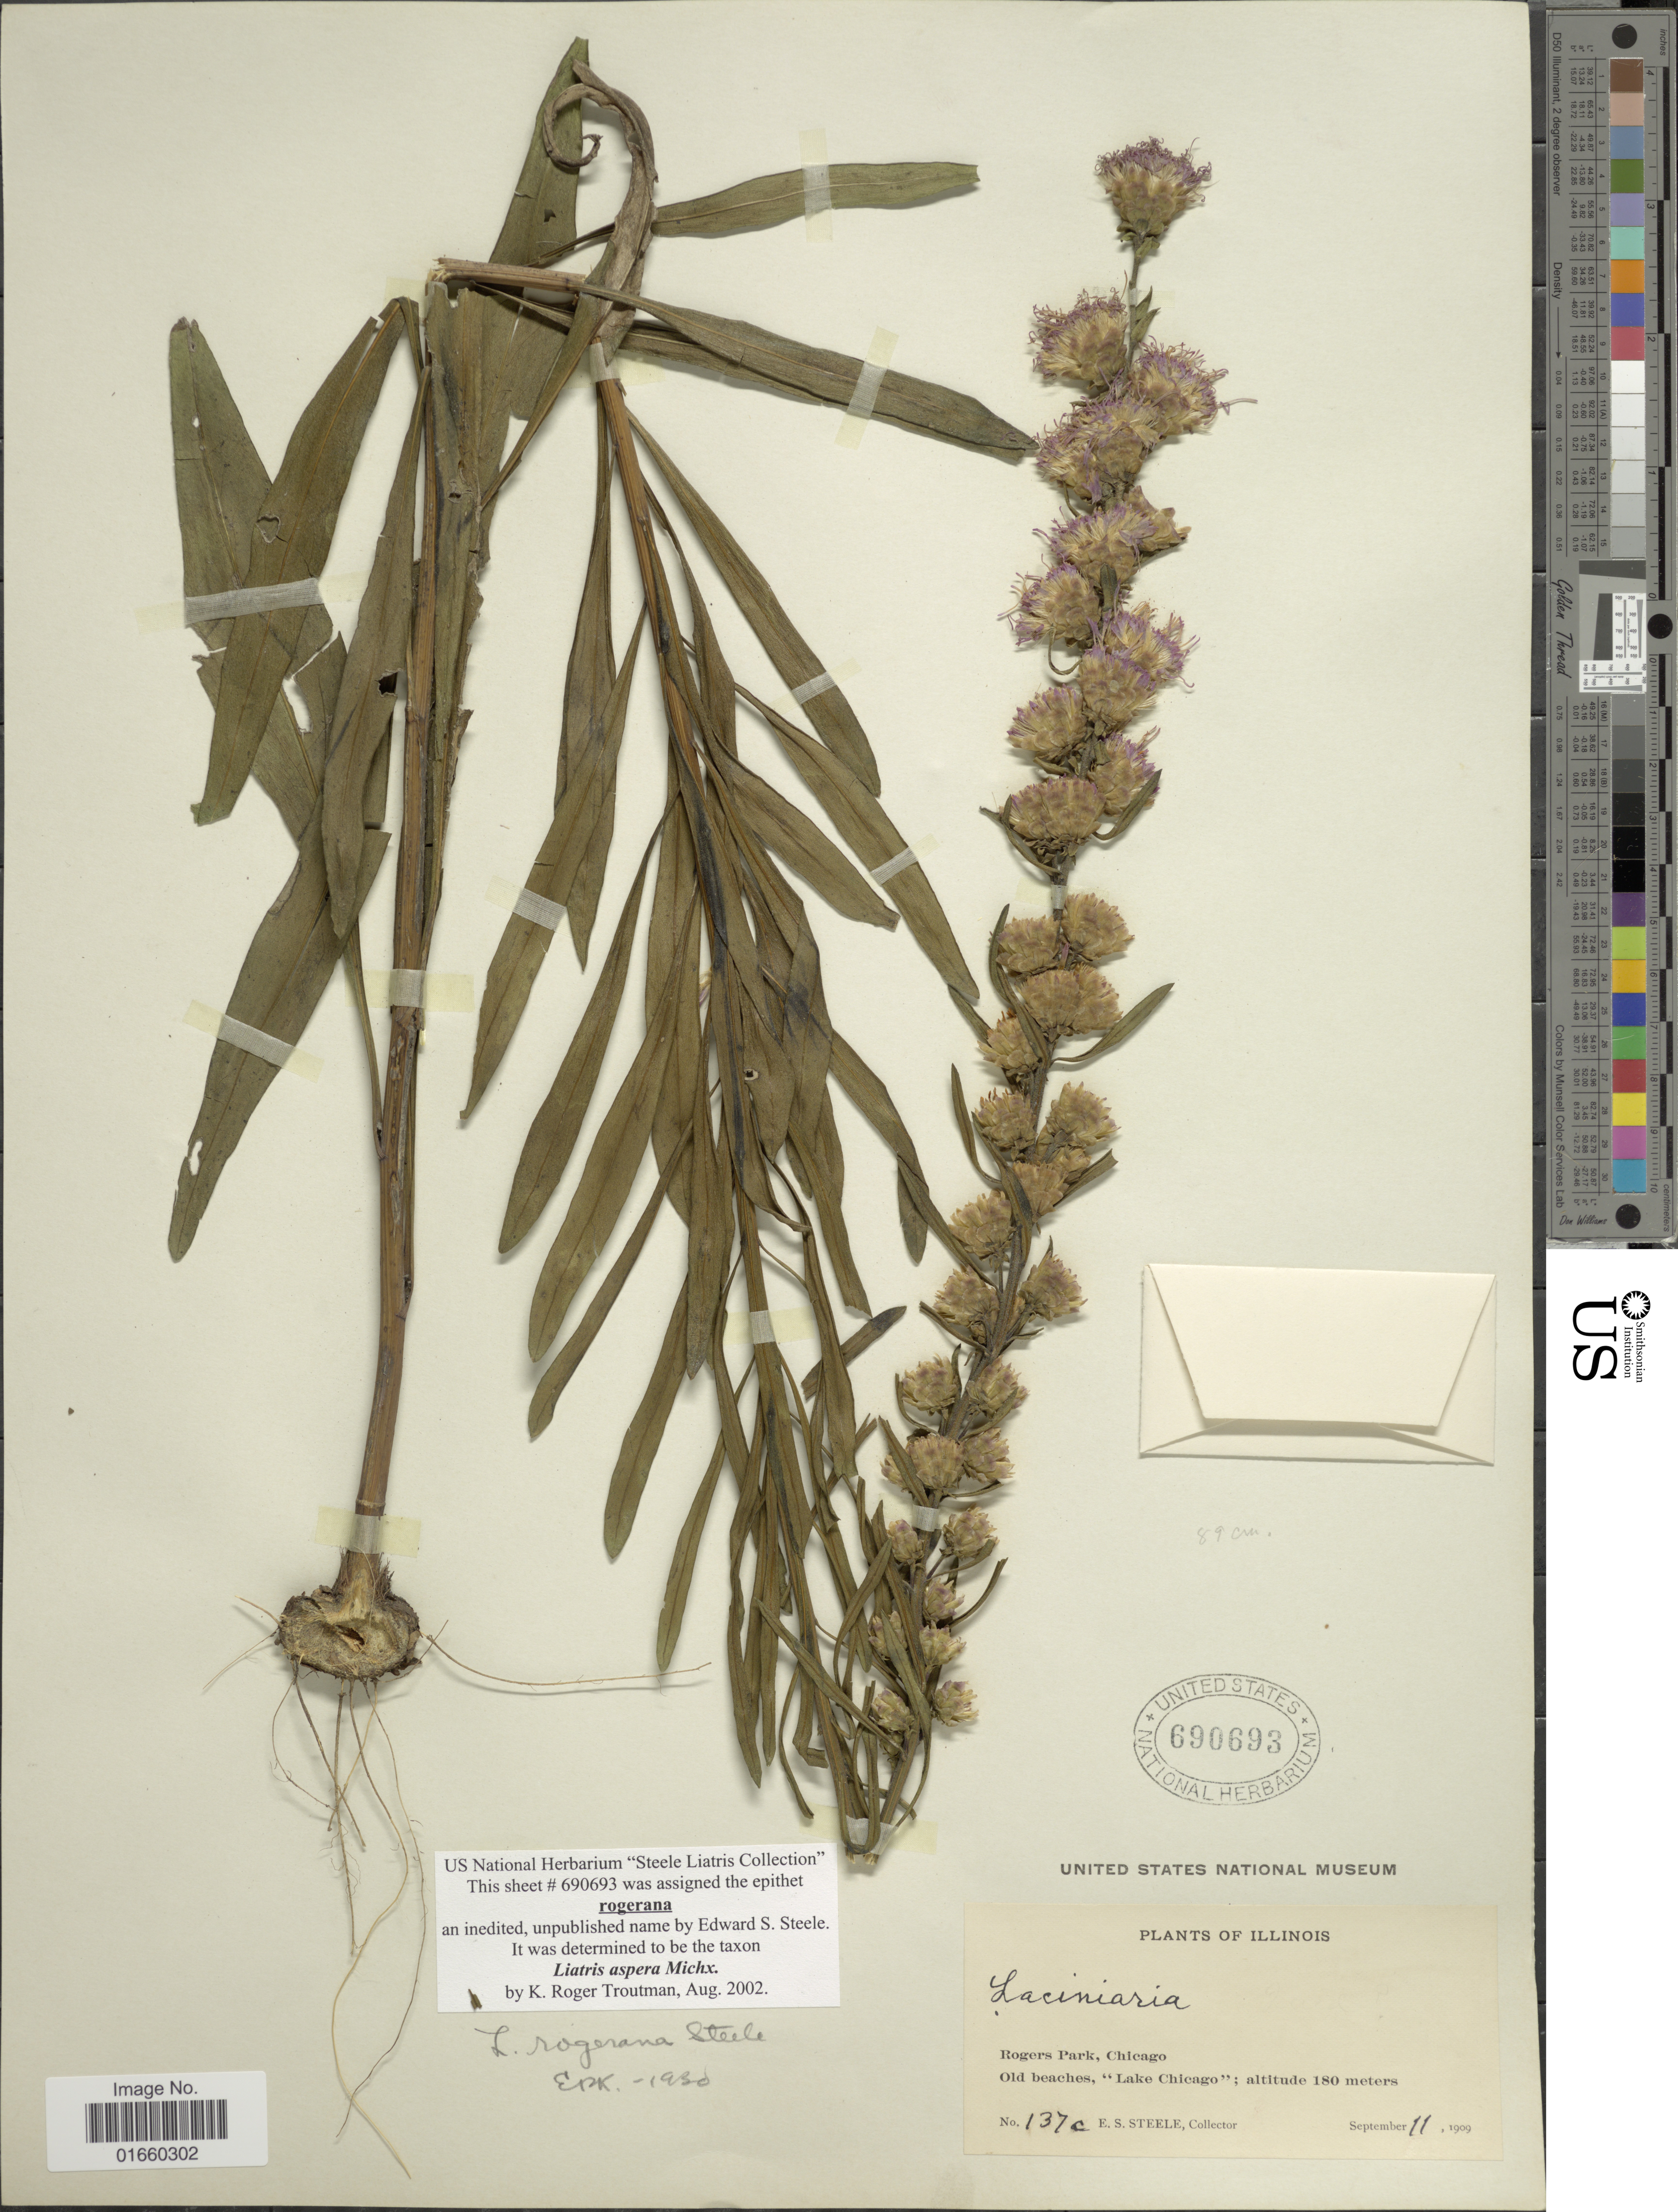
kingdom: Plantae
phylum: Tracheophyta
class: Magnoliopsida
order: Asterales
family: Asteraceae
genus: Liatris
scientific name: Liatris aspera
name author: Michx.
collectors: E. Steele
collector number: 137c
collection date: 1909-09-11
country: United States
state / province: Illinois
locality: Rogers Park, Chicago, Old beaches, "Lake Chicago"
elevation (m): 180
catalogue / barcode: US 690693